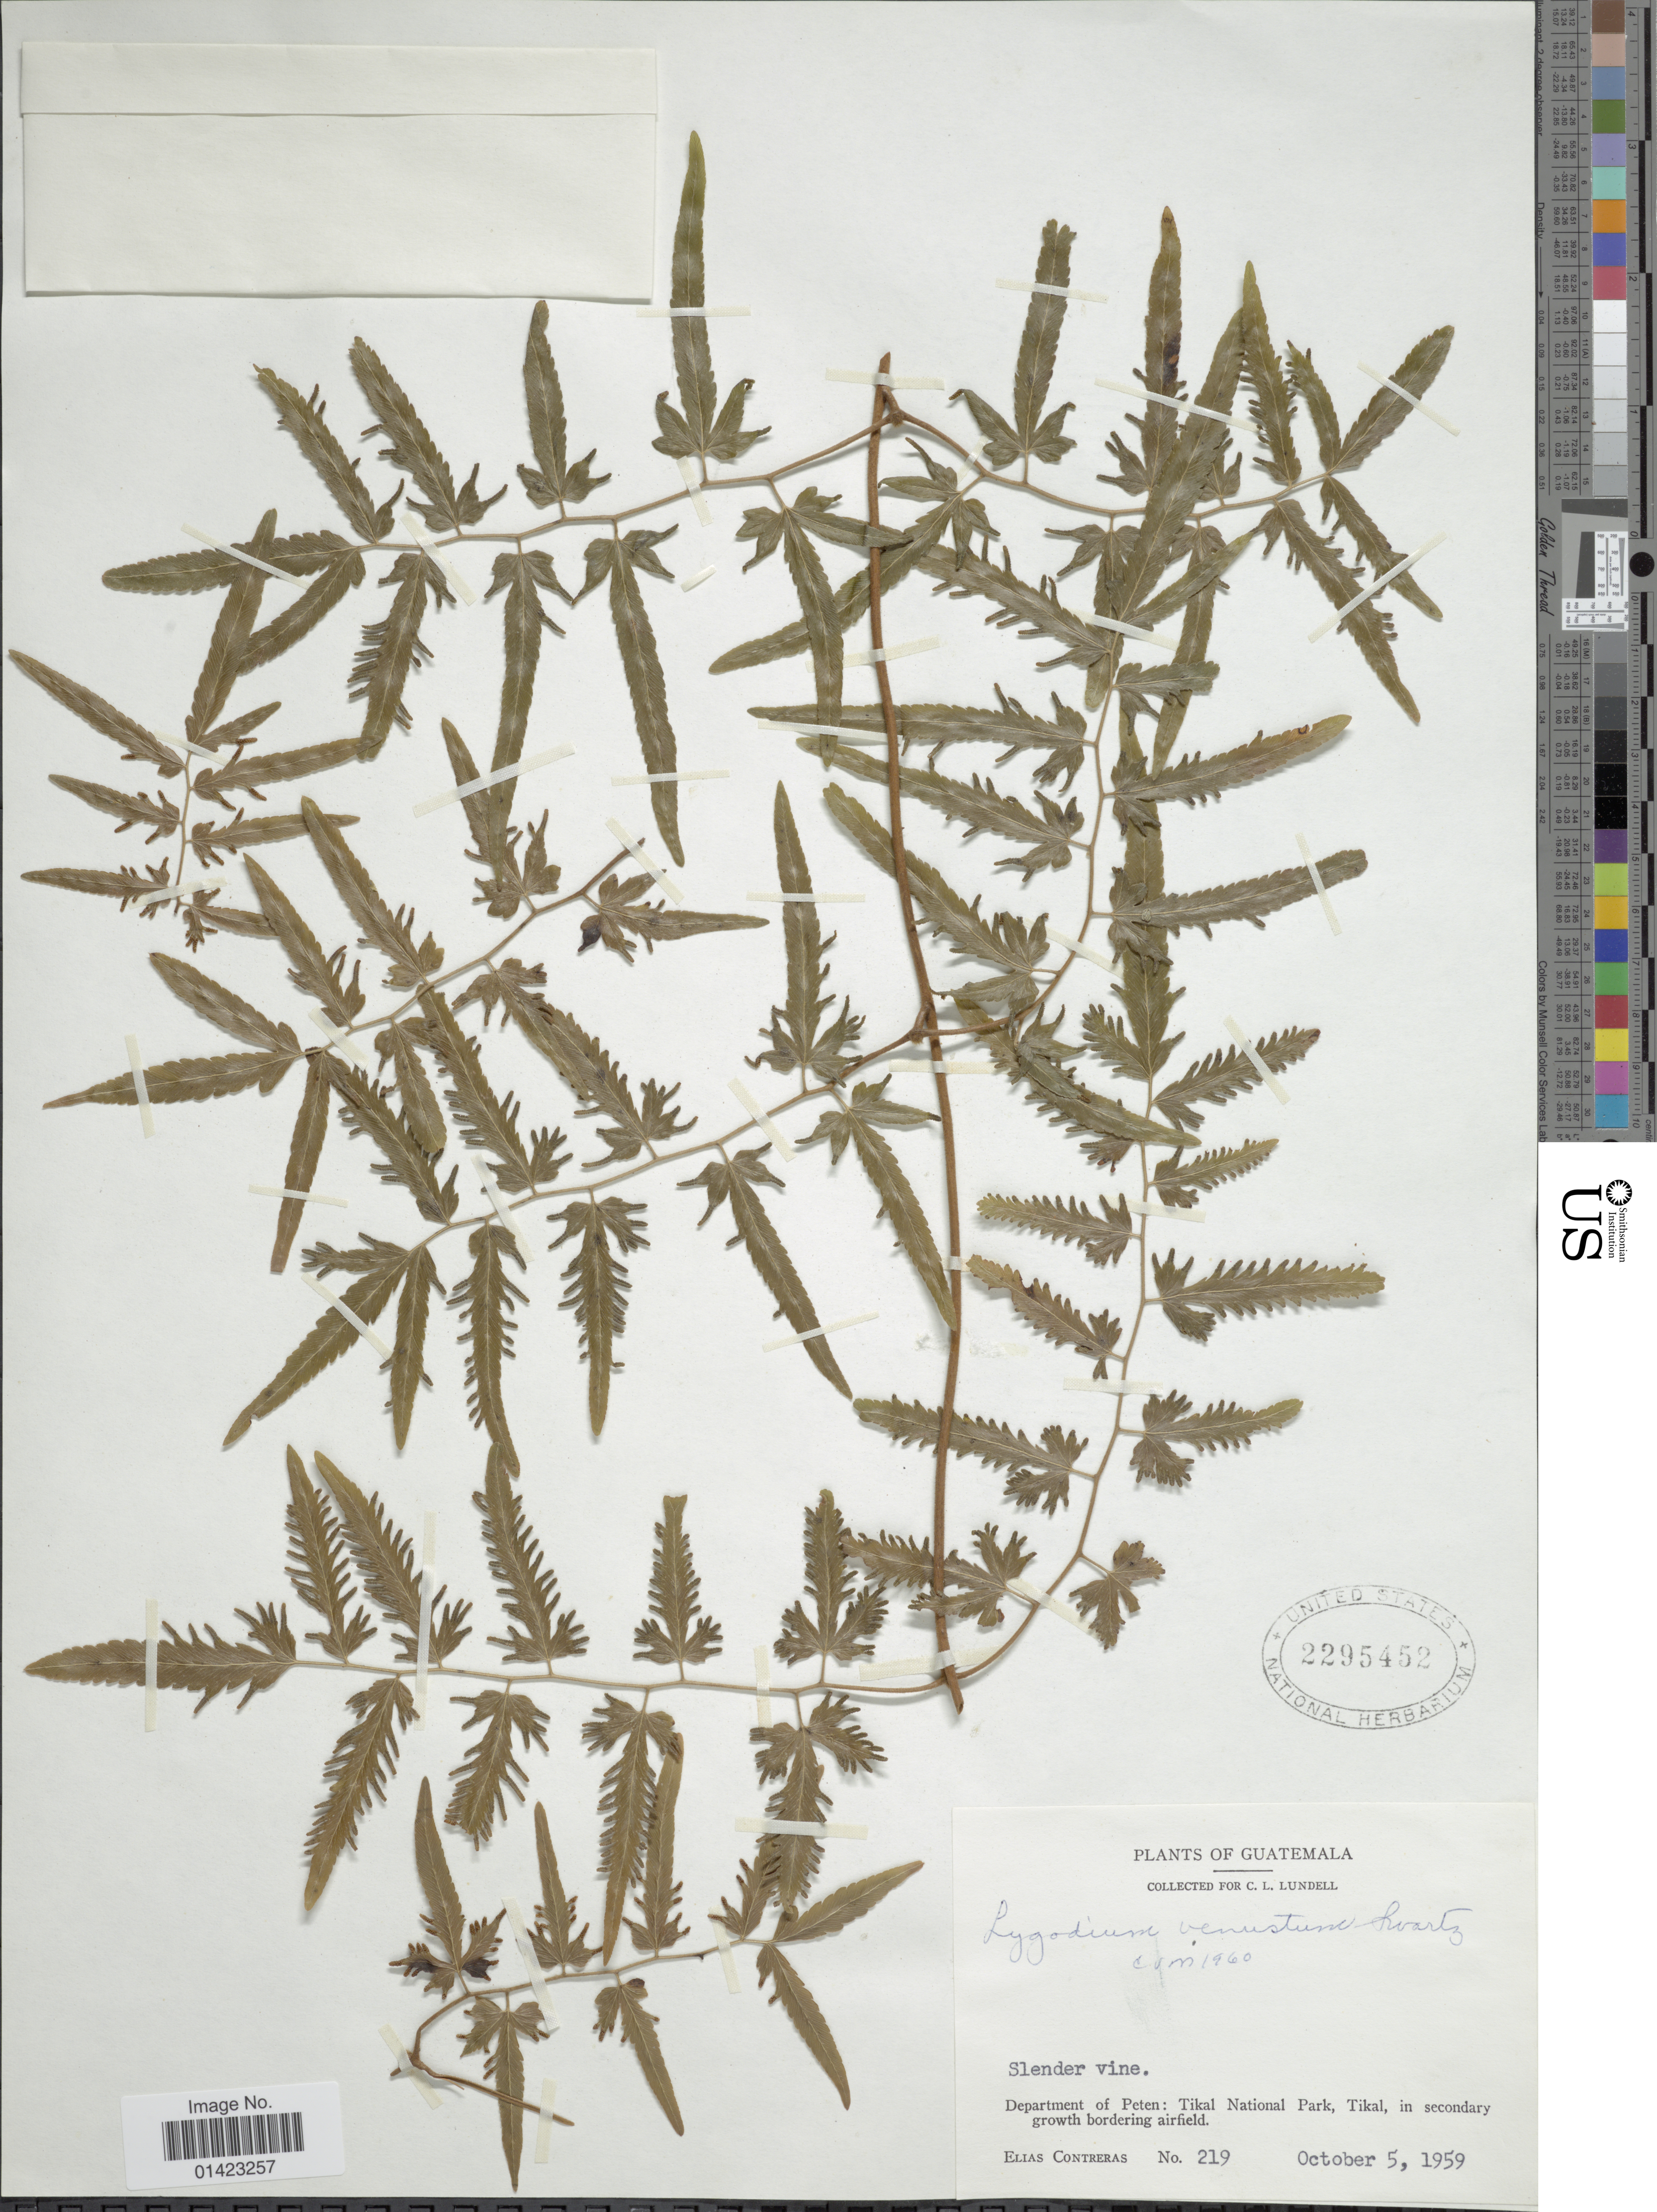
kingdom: Plantae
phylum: Tracheophyta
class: Polypodiopsida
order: Schizaeales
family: Lygodiaceae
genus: Lygodium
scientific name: Lygodium venustum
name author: Sw.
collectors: E. Contreras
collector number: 219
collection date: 1959-10-05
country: Guatemala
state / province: El Petén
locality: Department of Peten: Tikal National Park, Tikal, in secondary growth bordering airfield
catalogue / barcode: US 2295452